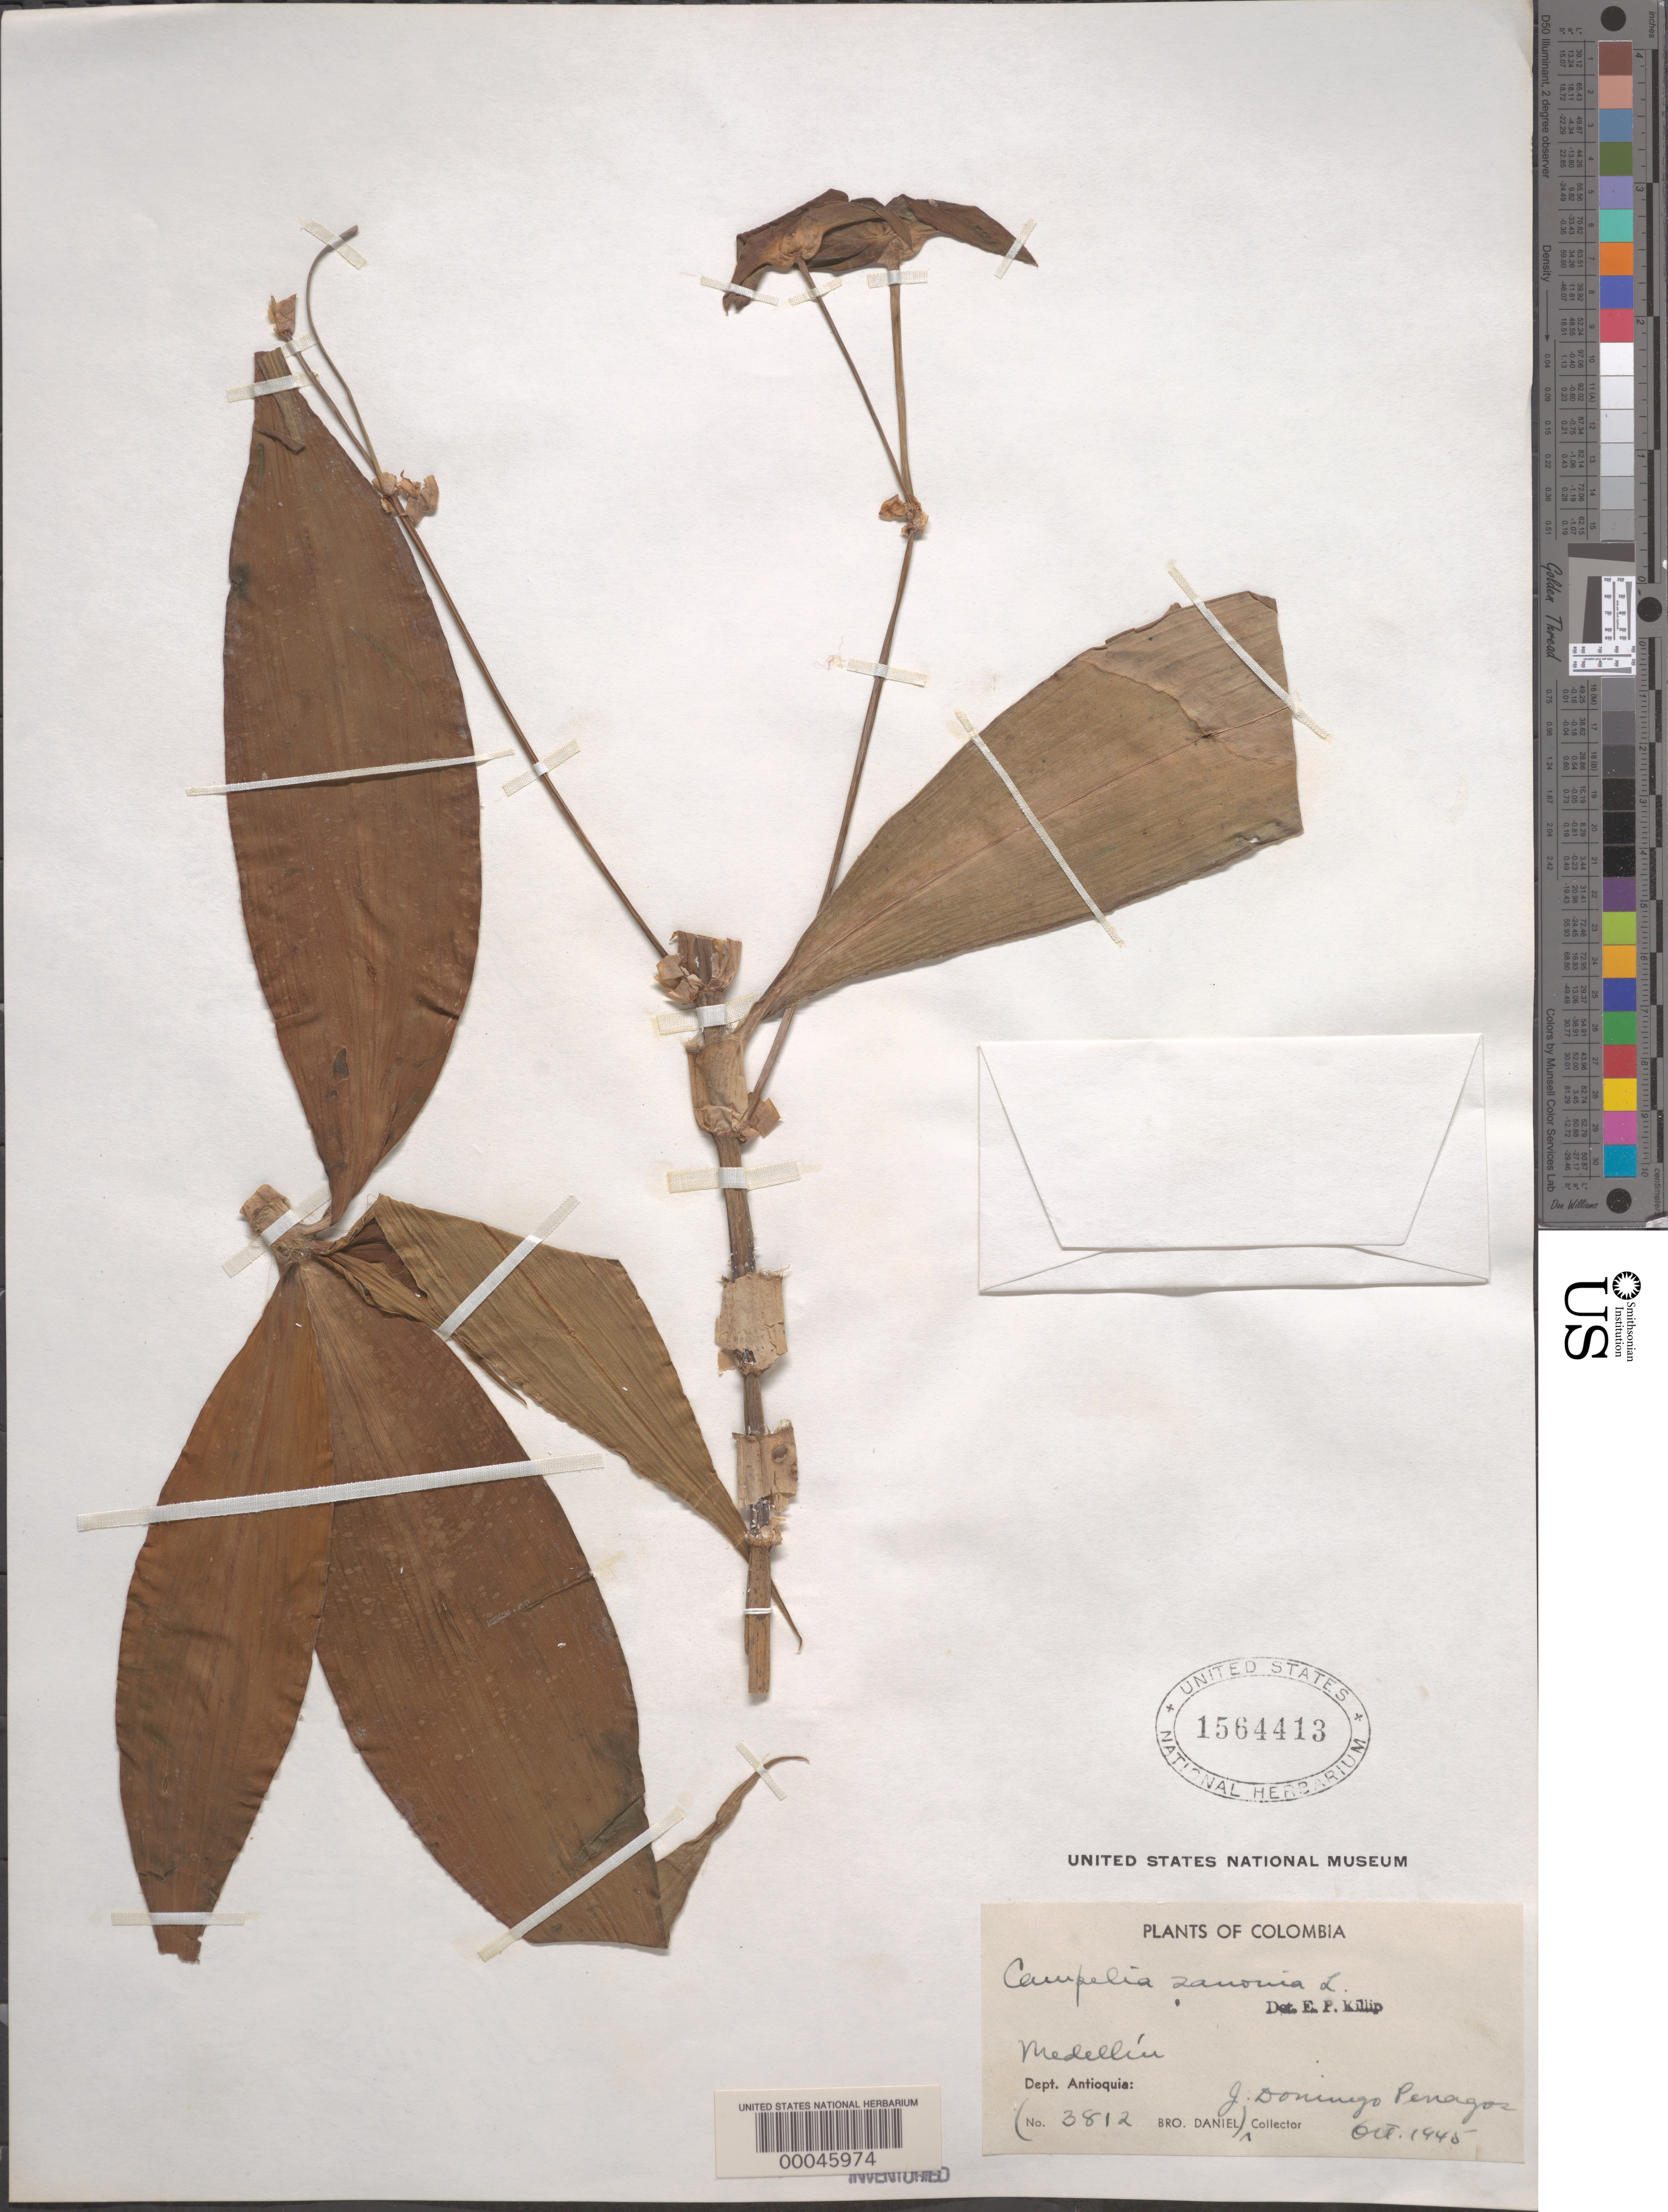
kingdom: Plantae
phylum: Tracheophyta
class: Liliopsida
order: Commelinales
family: Commelinaceae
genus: Tradescantia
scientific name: Tradescantia zanonia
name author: (L.) Sw.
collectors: Bro. Daniel & J. Penagos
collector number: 3812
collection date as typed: Oct 1945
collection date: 1945-10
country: Colombia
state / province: Antioquia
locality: Medellin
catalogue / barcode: US 1564413